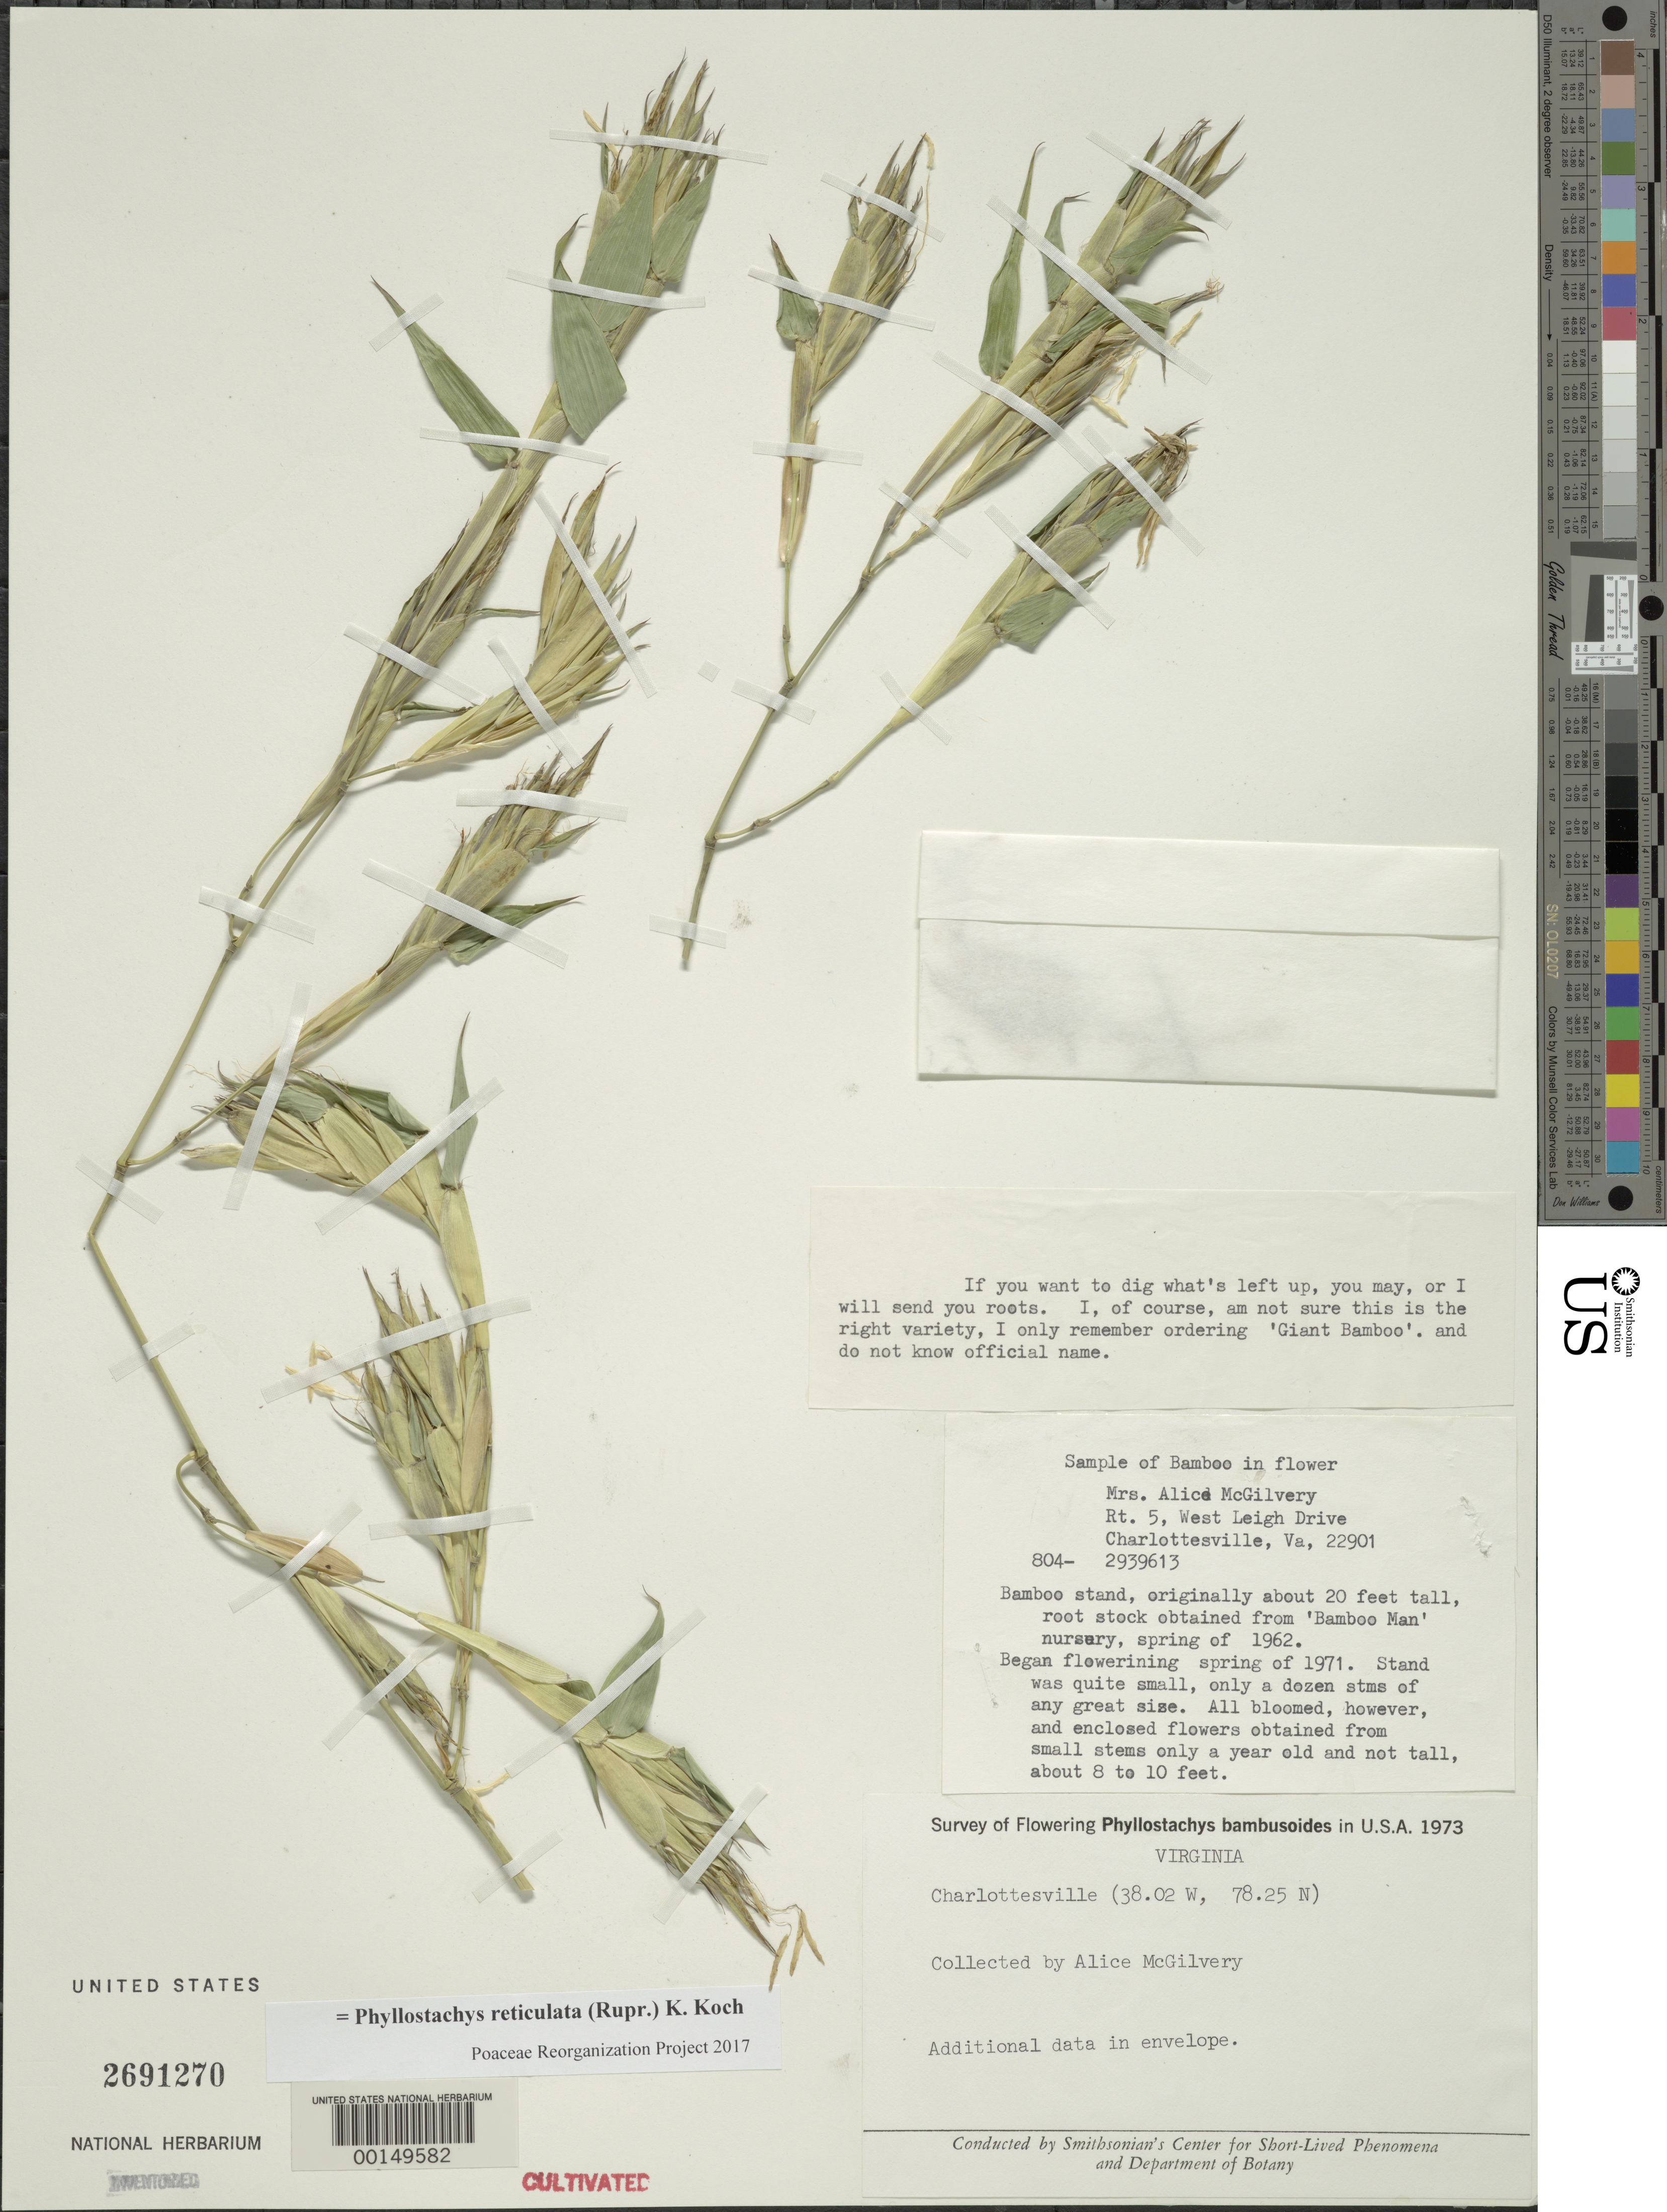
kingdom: Plantae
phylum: Tracheophyta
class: Liliopsida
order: Poales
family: Poaceae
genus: Phyllostachys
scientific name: Phyllostachys reticulata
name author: (Rupr.) K. Koch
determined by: Poaceae Reorganization Project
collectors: A. McGilvery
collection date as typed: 1973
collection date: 1973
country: United States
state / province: Virginia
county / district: City of Charlottesville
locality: Charlottesville,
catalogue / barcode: US 2691270